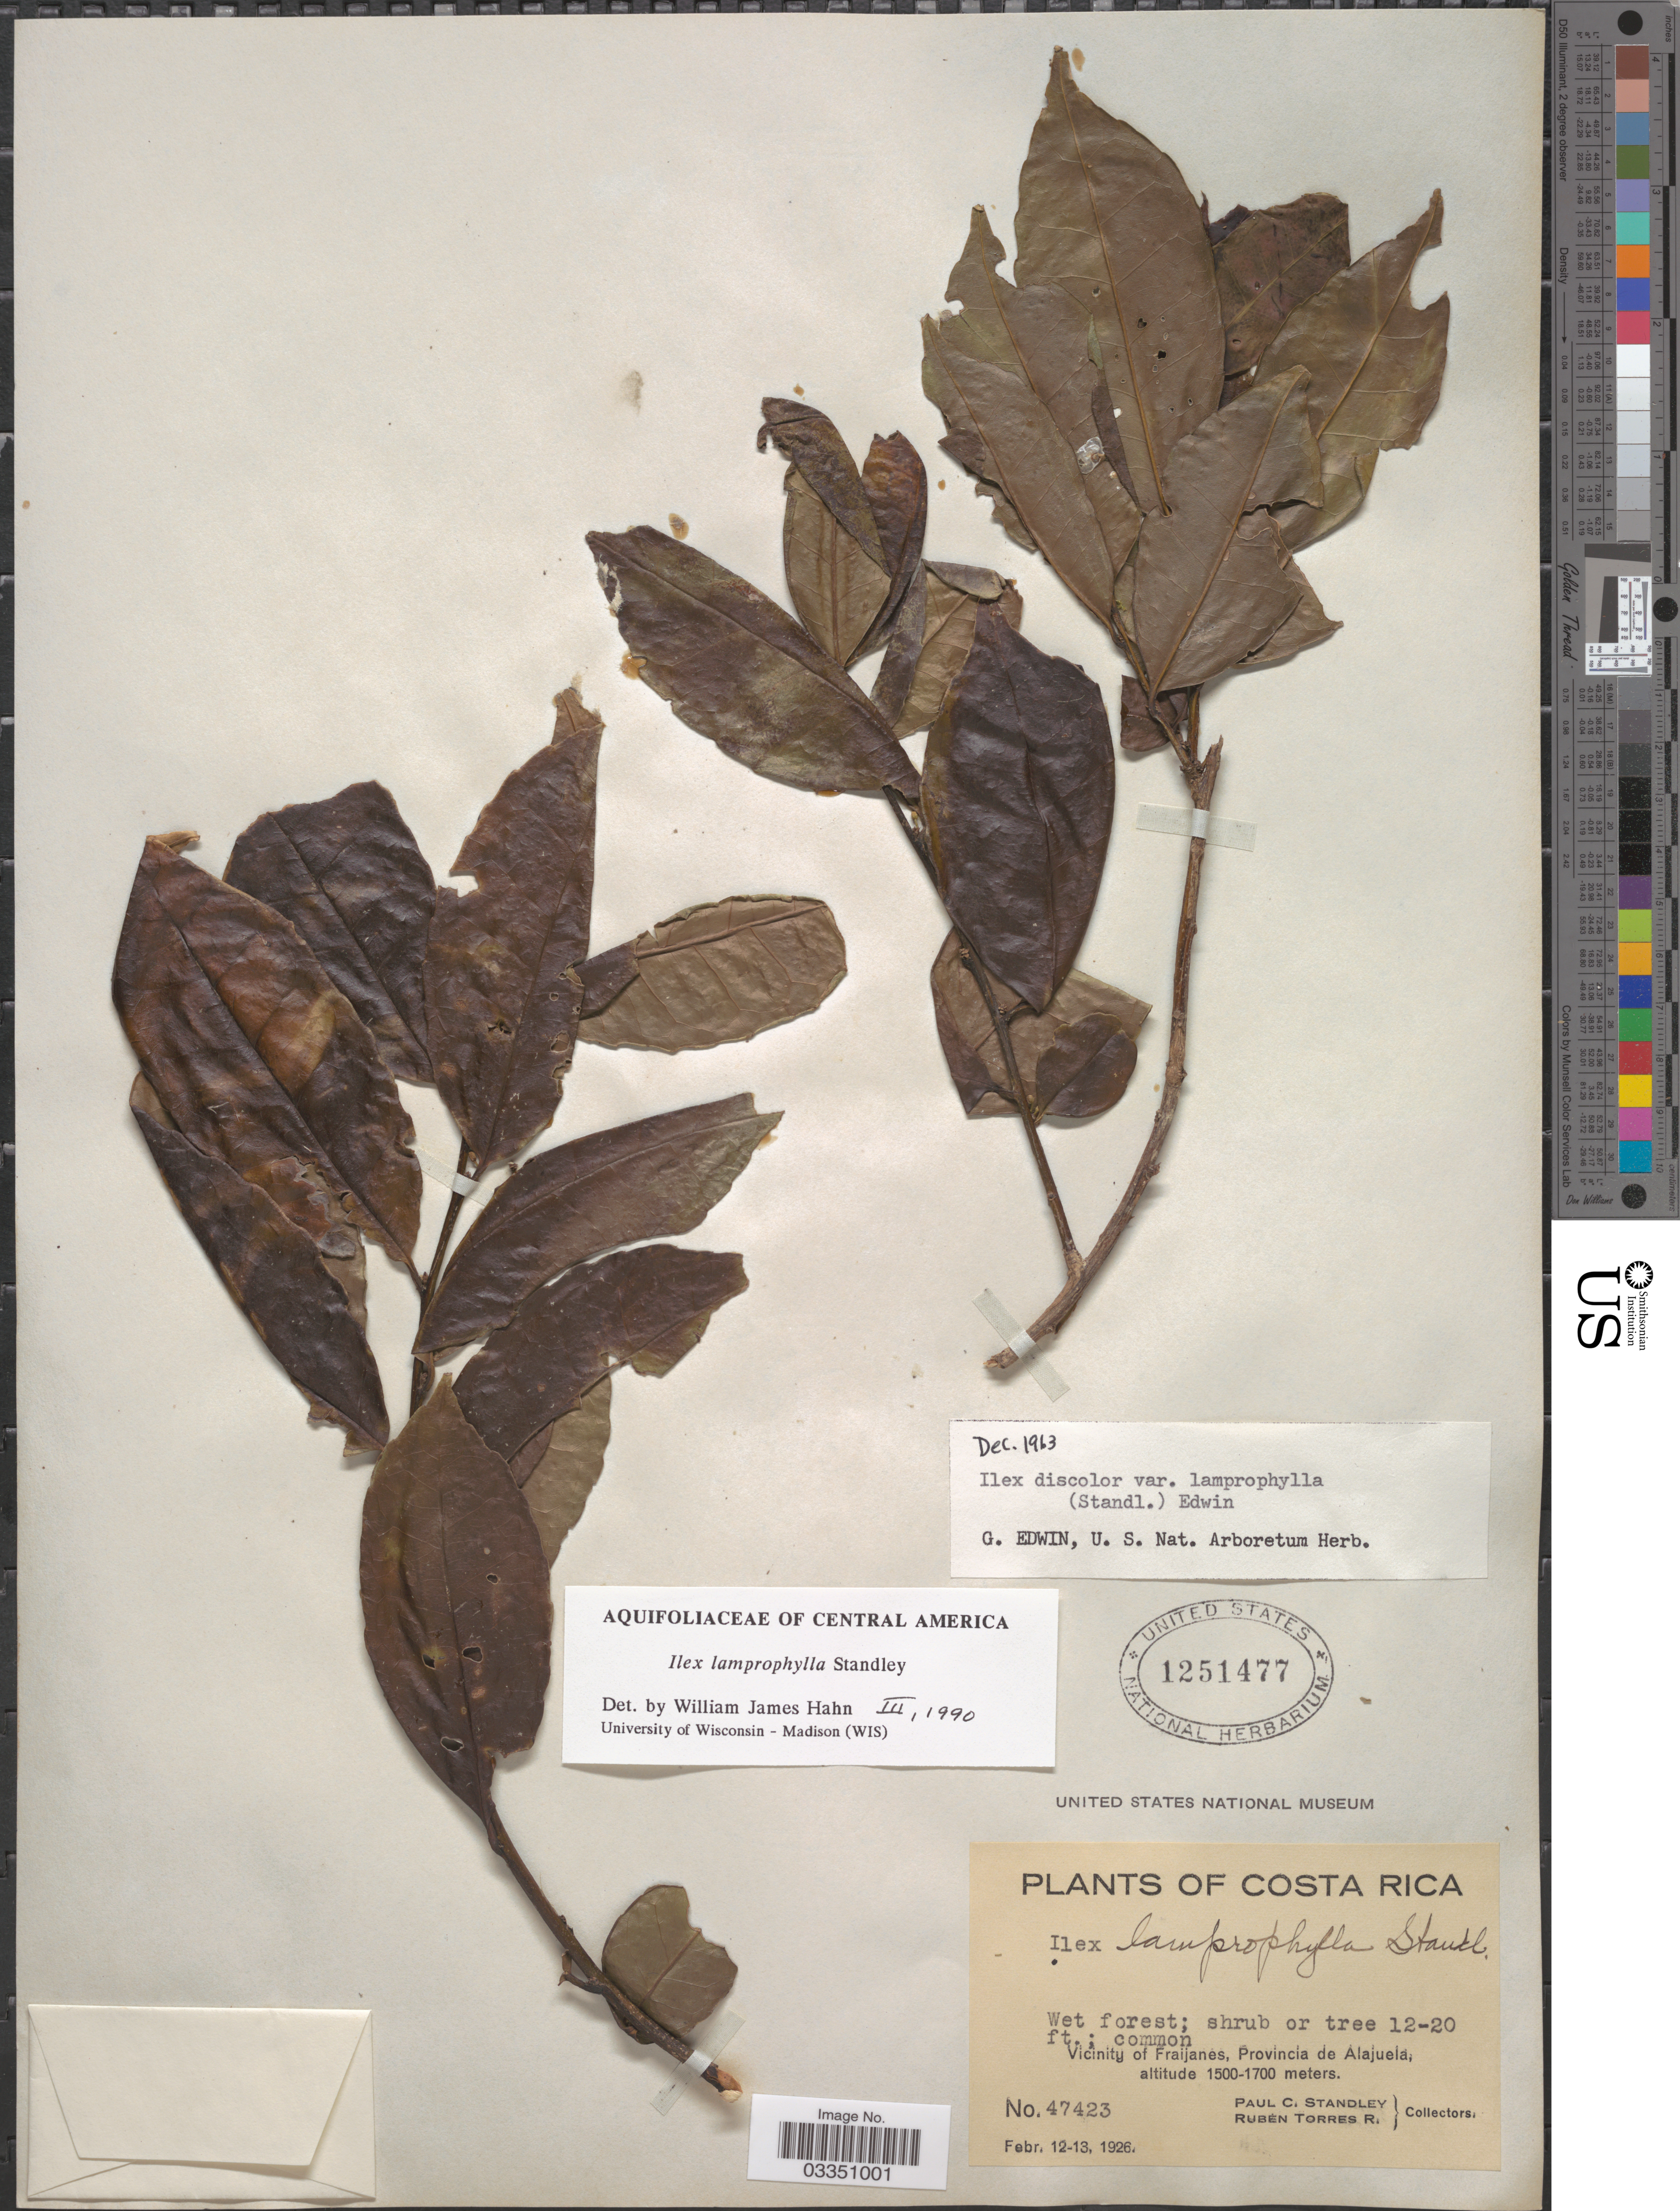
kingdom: Plantae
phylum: Tracheophyta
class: Magnoliopsida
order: Aquifoliales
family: Aquifoliaceae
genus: Ilex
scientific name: Ilex lamprophylla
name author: Standl.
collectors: P. C. Standley & R. Torres Rojas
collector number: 47423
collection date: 1926-02-12/1926-02-13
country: Costa Rica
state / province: Alajuela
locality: Vicinity of Fraijanes.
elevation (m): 1500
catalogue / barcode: US 1251477